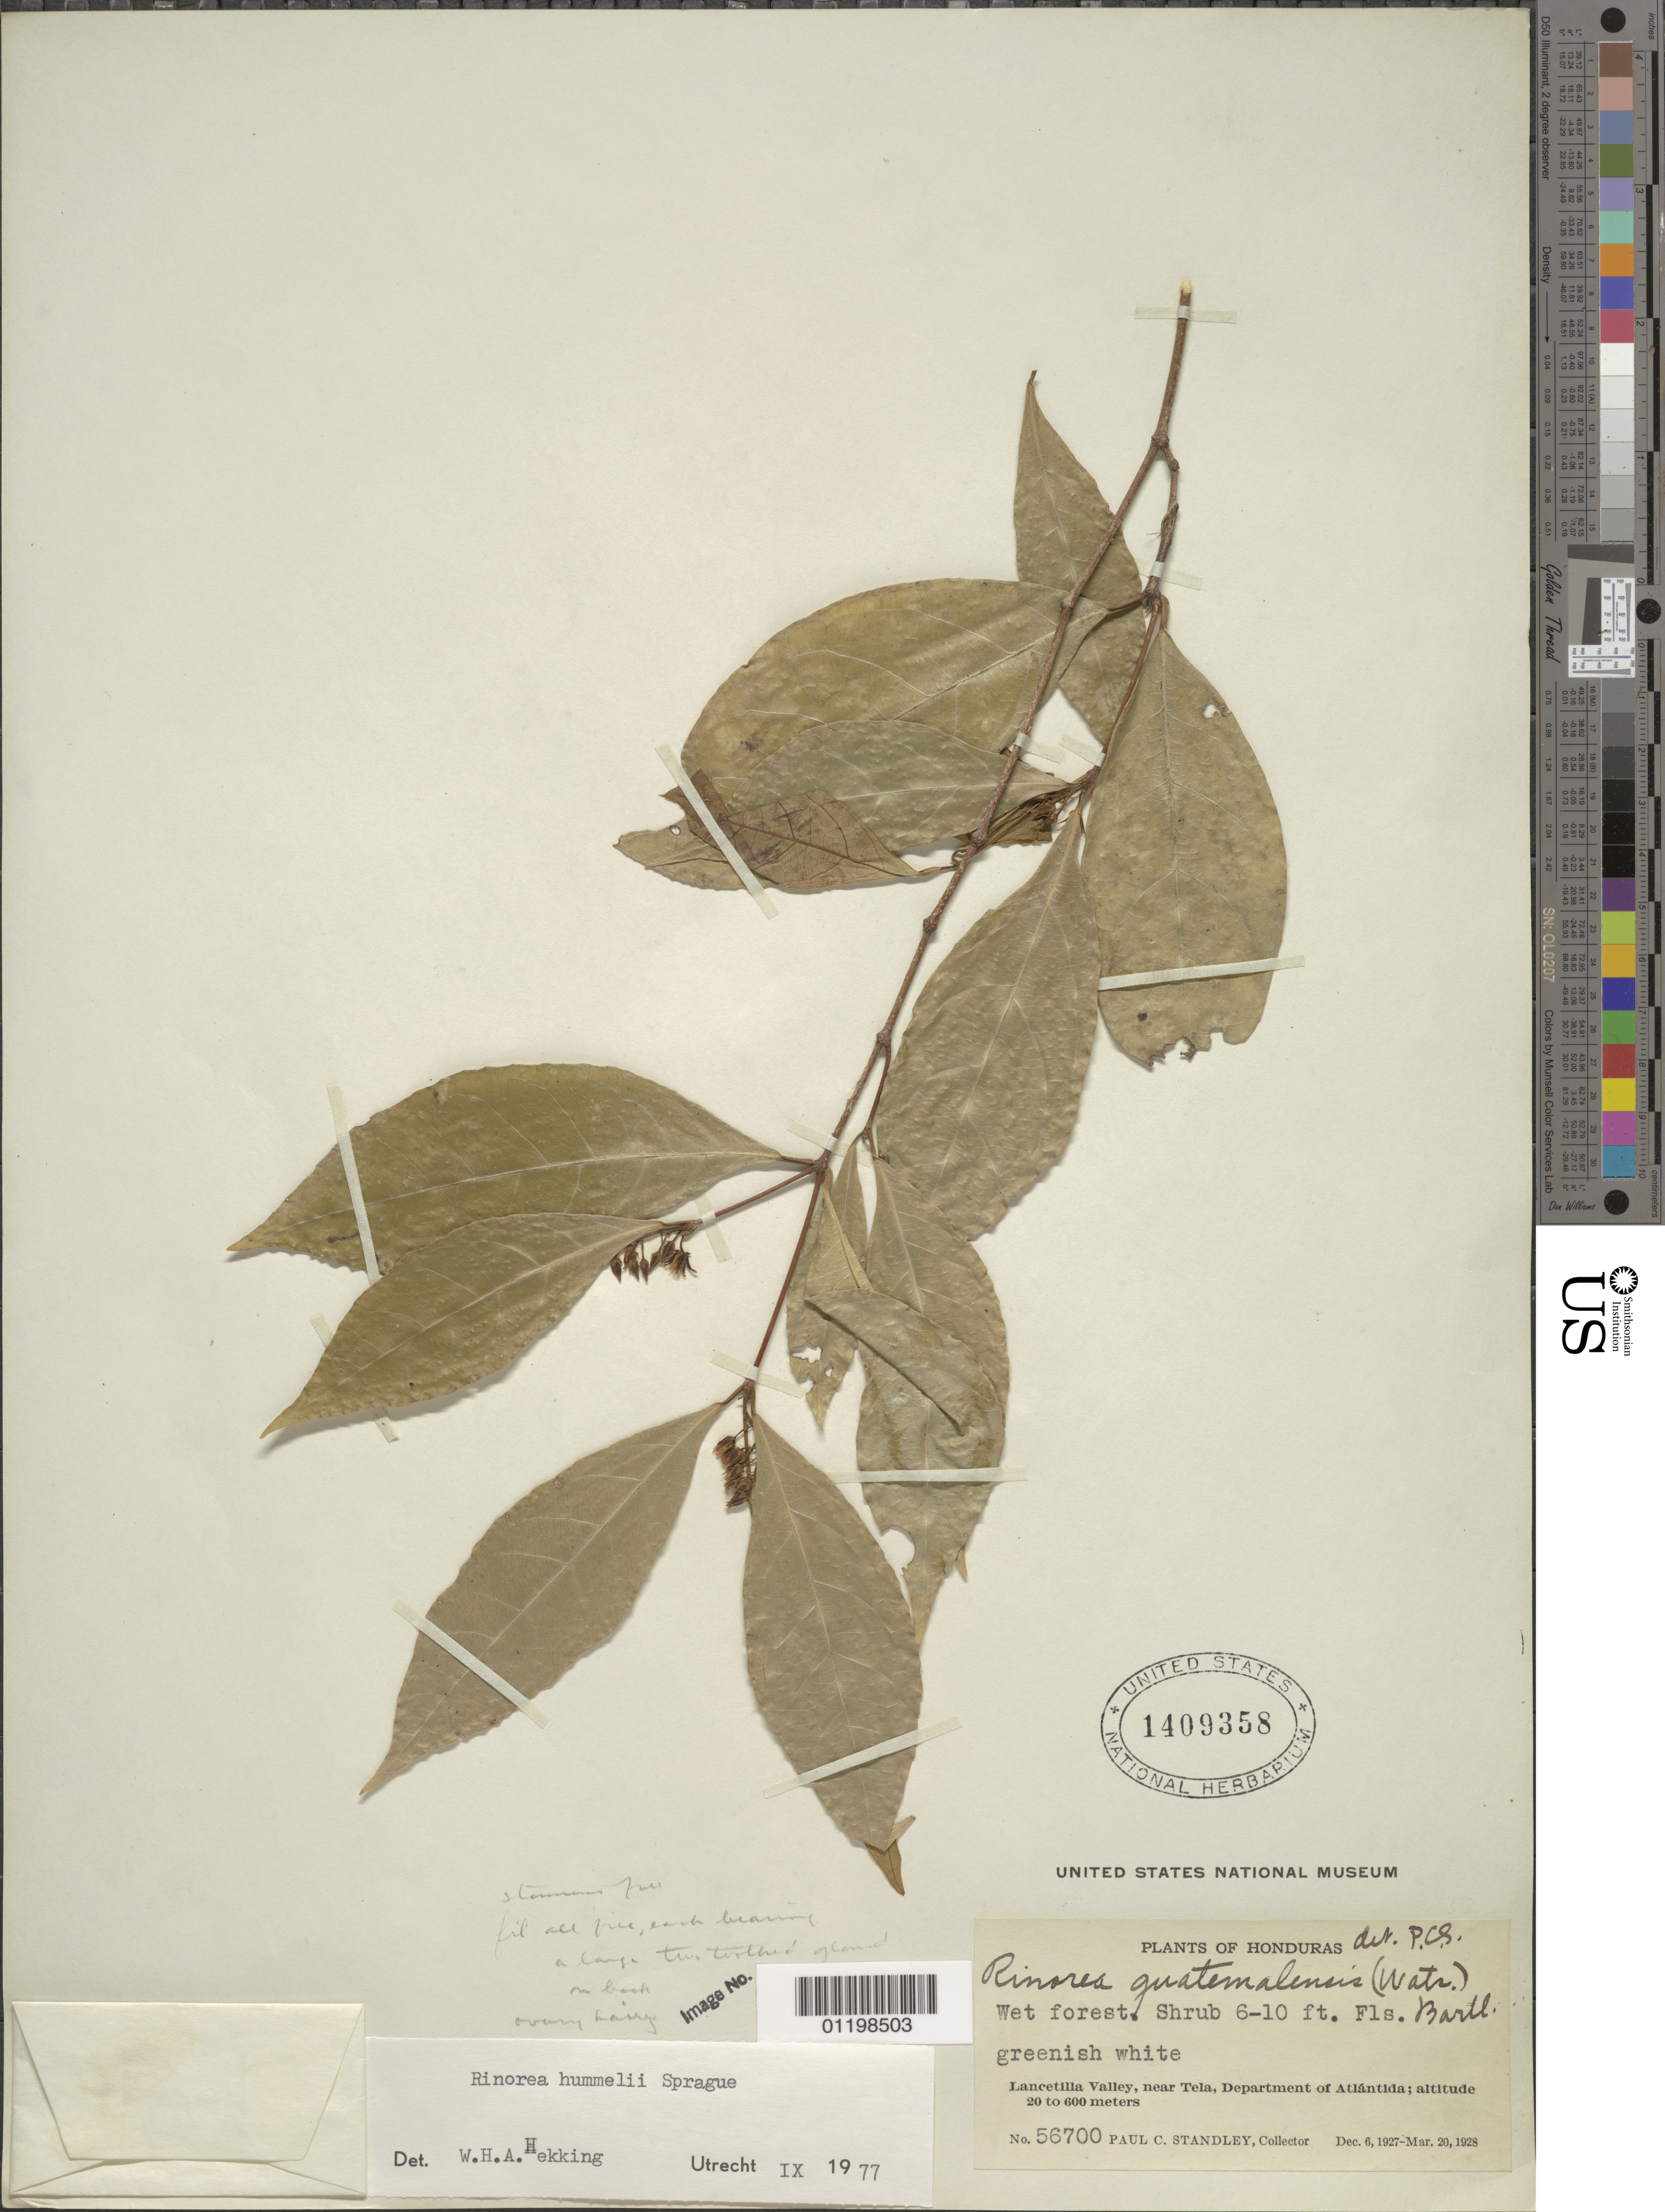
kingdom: Plantae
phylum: Tracheophyta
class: Magnoliopsida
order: Malpighiales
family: Violaceae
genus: Rinorea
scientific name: Rinorea hummelii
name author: Sprague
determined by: Hekking, W. H. A.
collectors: P. C. Standley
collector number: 56700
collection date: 1927-12-06/1928-03-20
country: Honduras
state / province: Atlántida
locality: Lancetilla Valley, near Tela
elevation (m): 20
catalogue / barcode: US 1409358